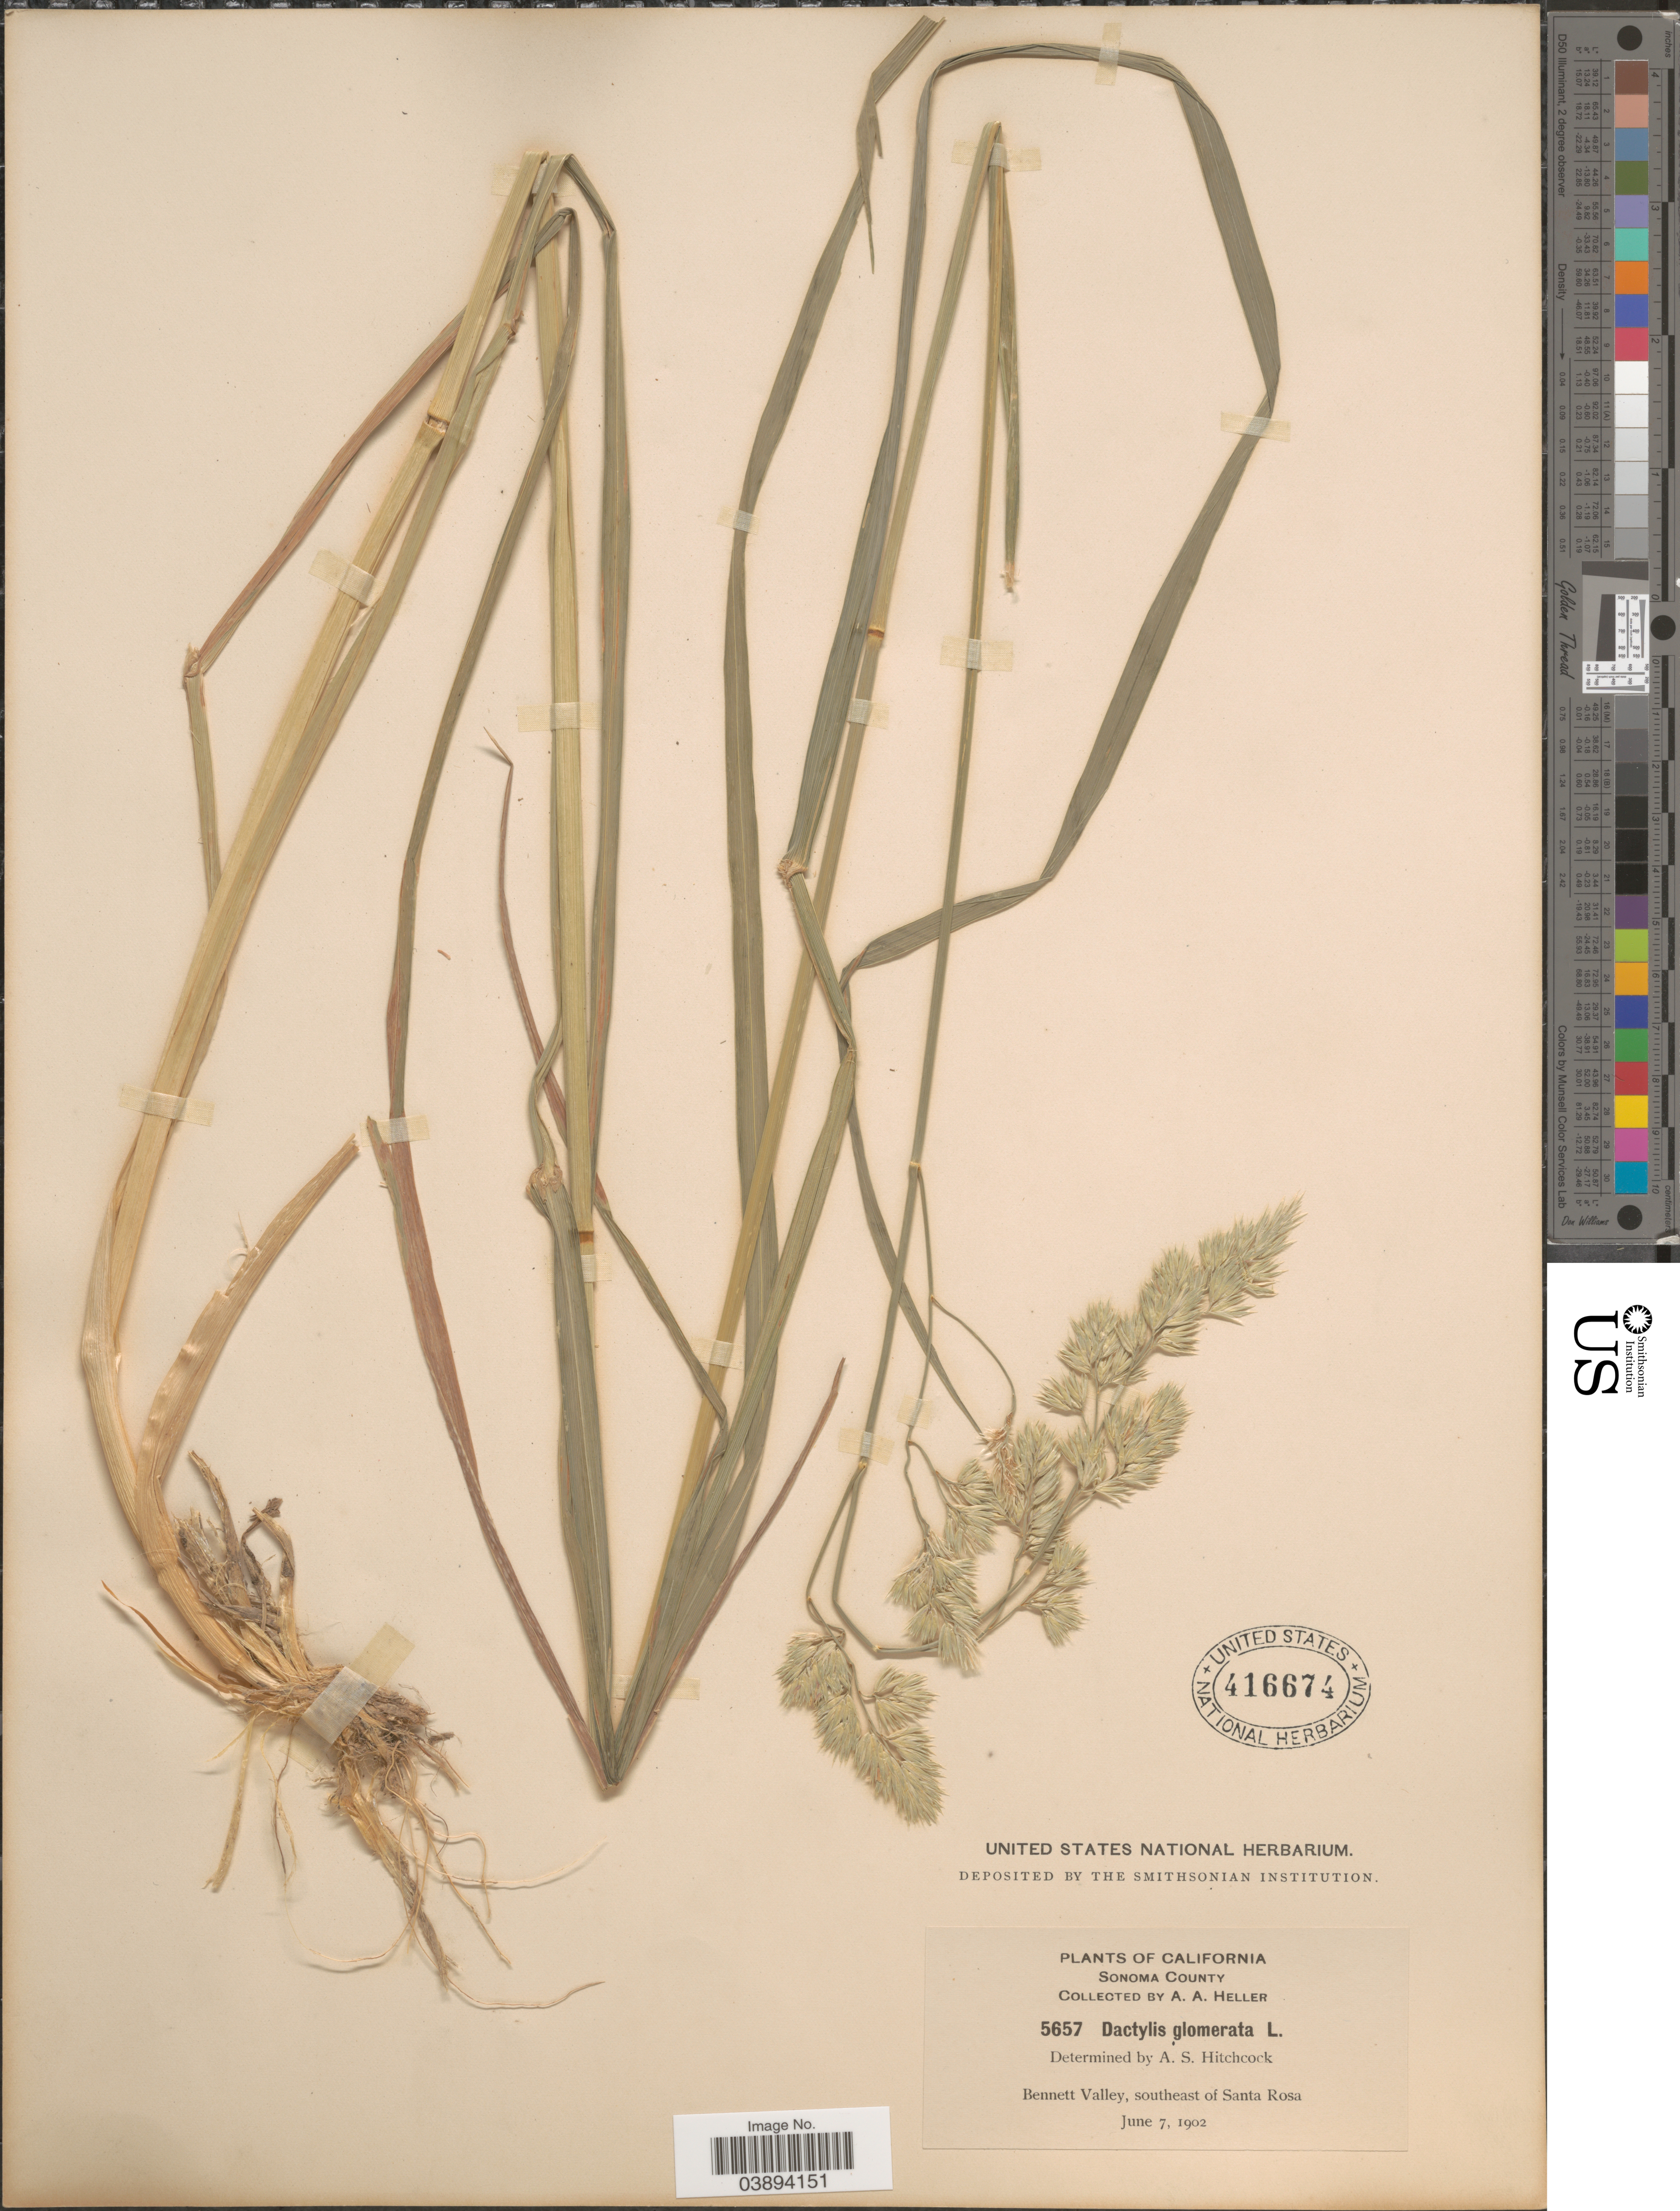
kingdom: Plantae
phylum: Tracheophyta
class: Liliopsida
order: Poales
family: Poaceae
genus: Dactylis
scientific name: Dactylis glomerata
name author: L.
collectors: A. A. Heller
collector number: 5657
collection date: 1902-06-07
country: United States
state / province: California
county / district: Sonoma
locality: Sonoma County. Bennett Valley, southeast of Santa Rosa.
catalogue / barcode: US 416674